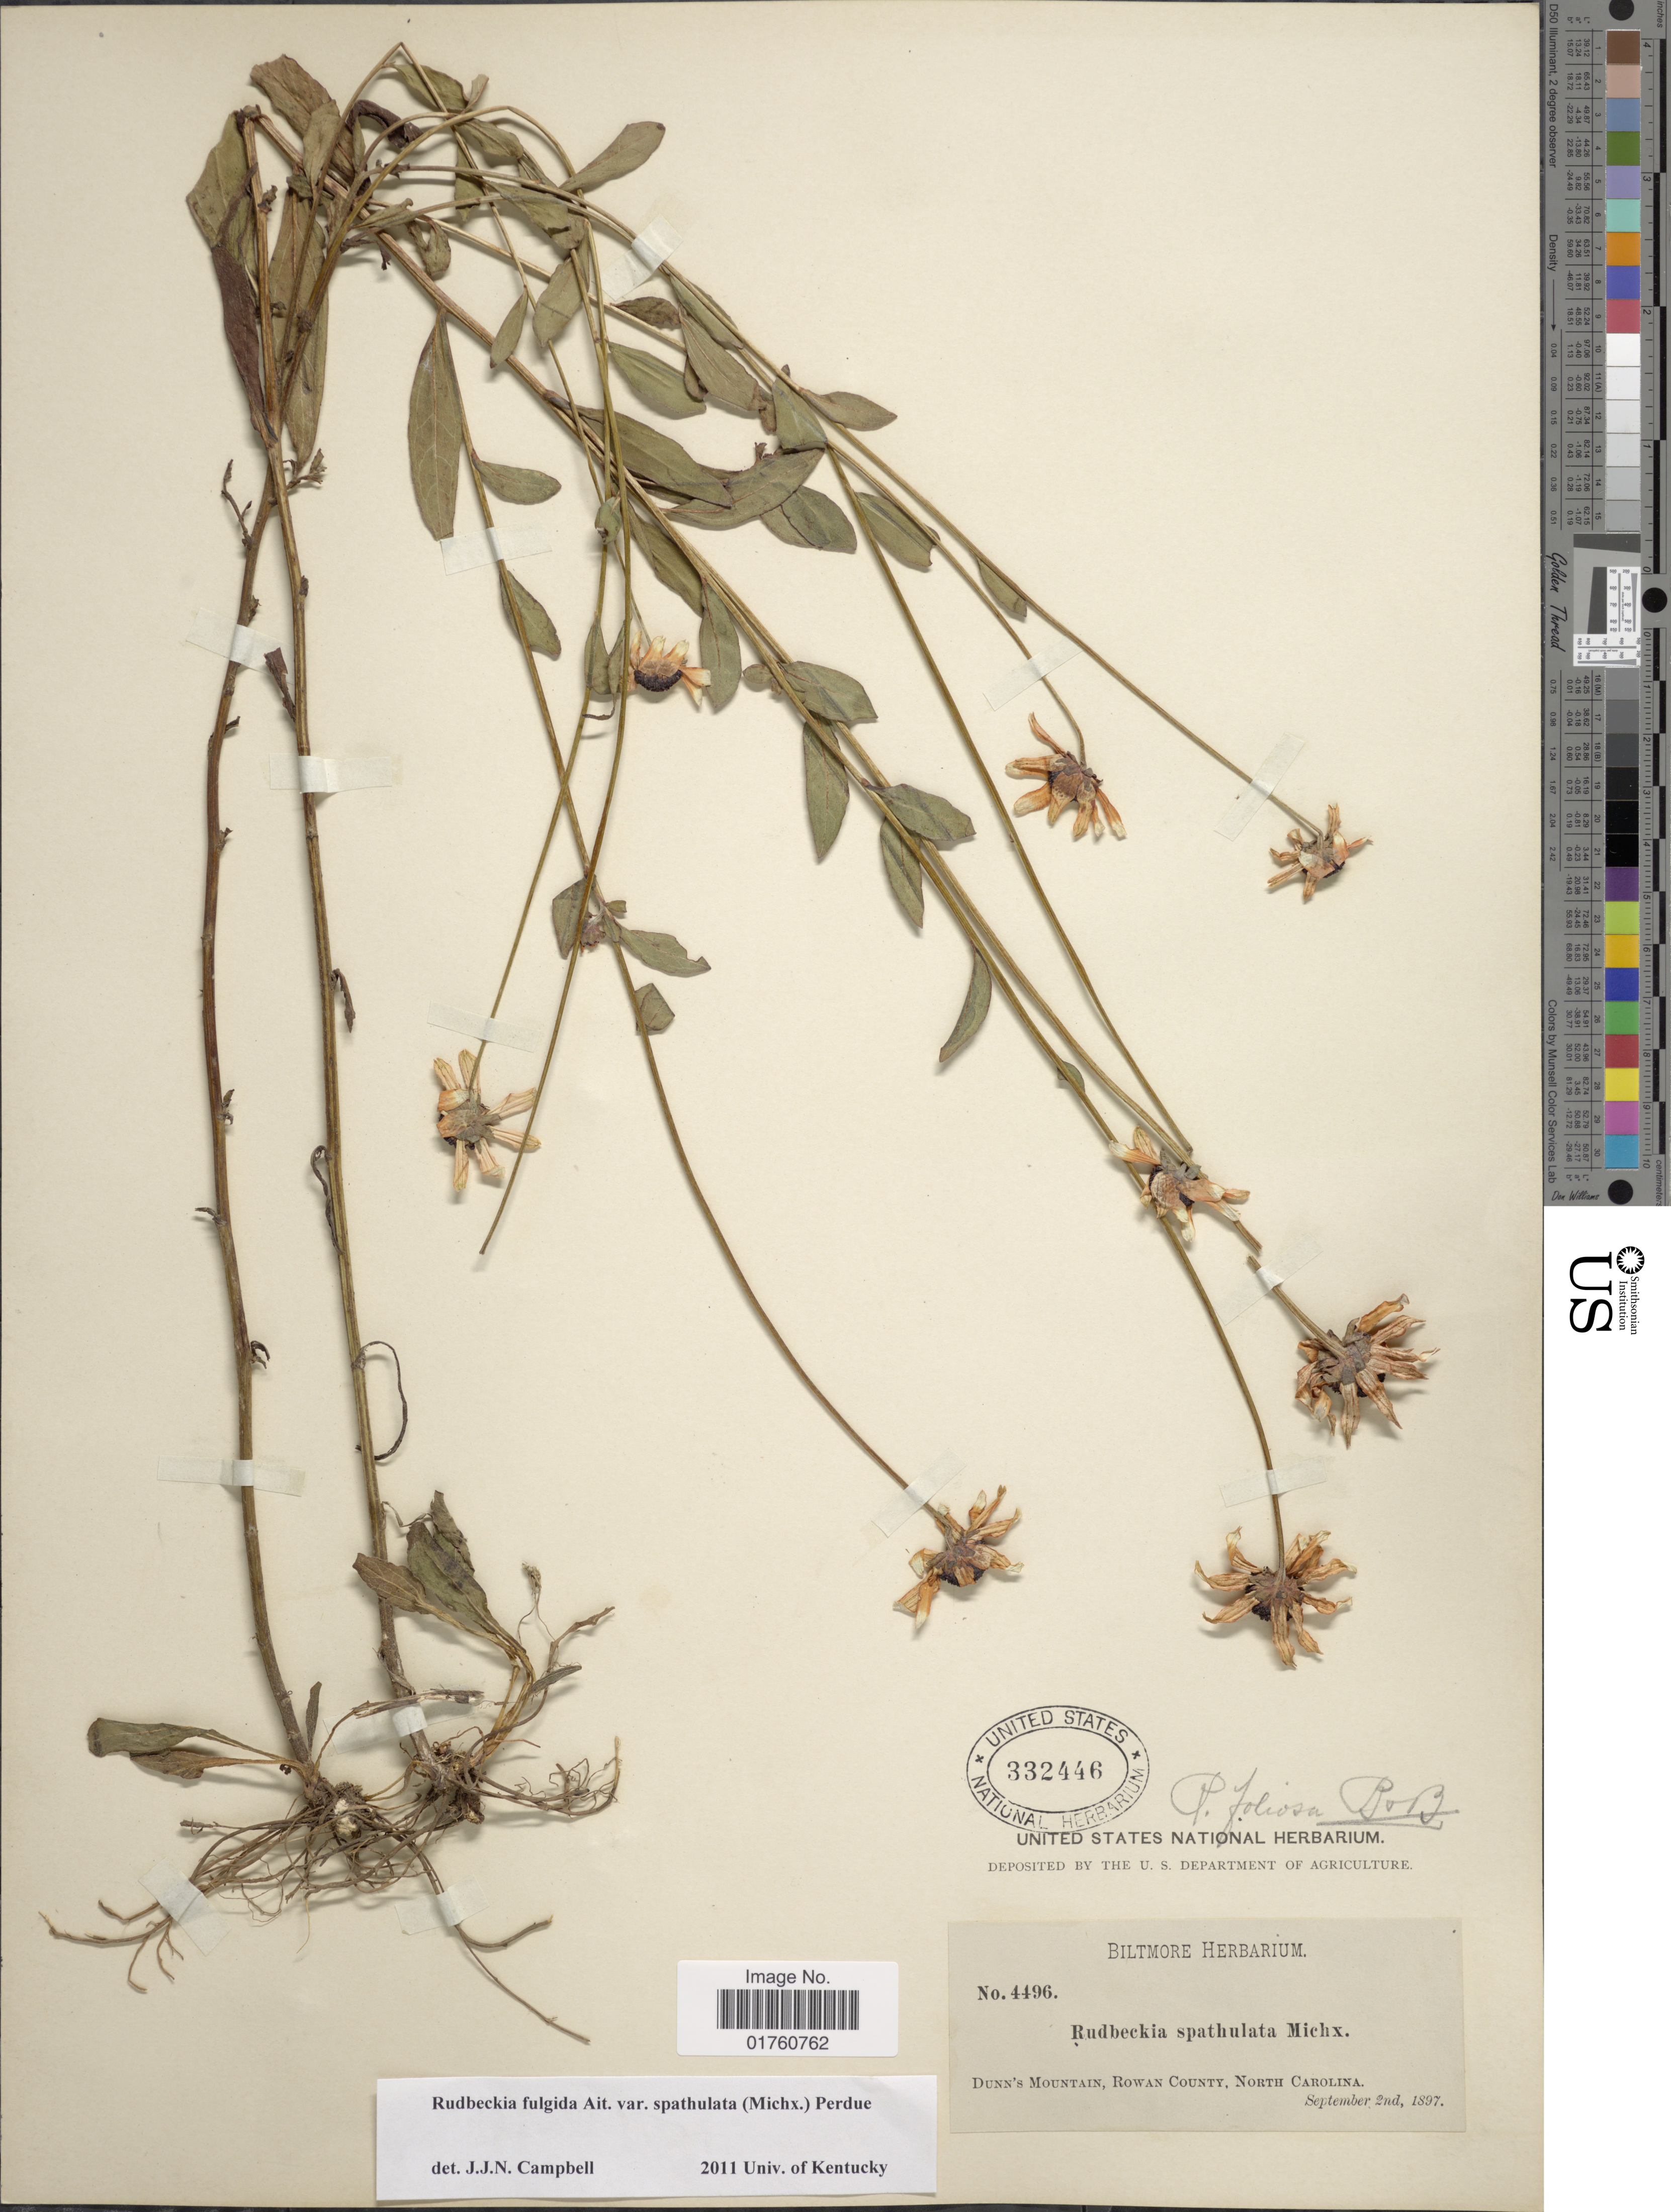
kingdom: Plantae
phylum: Tracheophyta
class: Magnoliopsida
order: Asterales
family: Asteraceae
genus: Rudbeckia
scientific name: Rudbeckia fulgida var. fulgida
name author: Aiton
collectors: ex herb. Biltmore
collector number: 4496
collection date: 1897-09-02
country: United States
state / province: North Carolina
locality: Dunn's Mountain, Rowan County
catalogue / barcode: US 332446